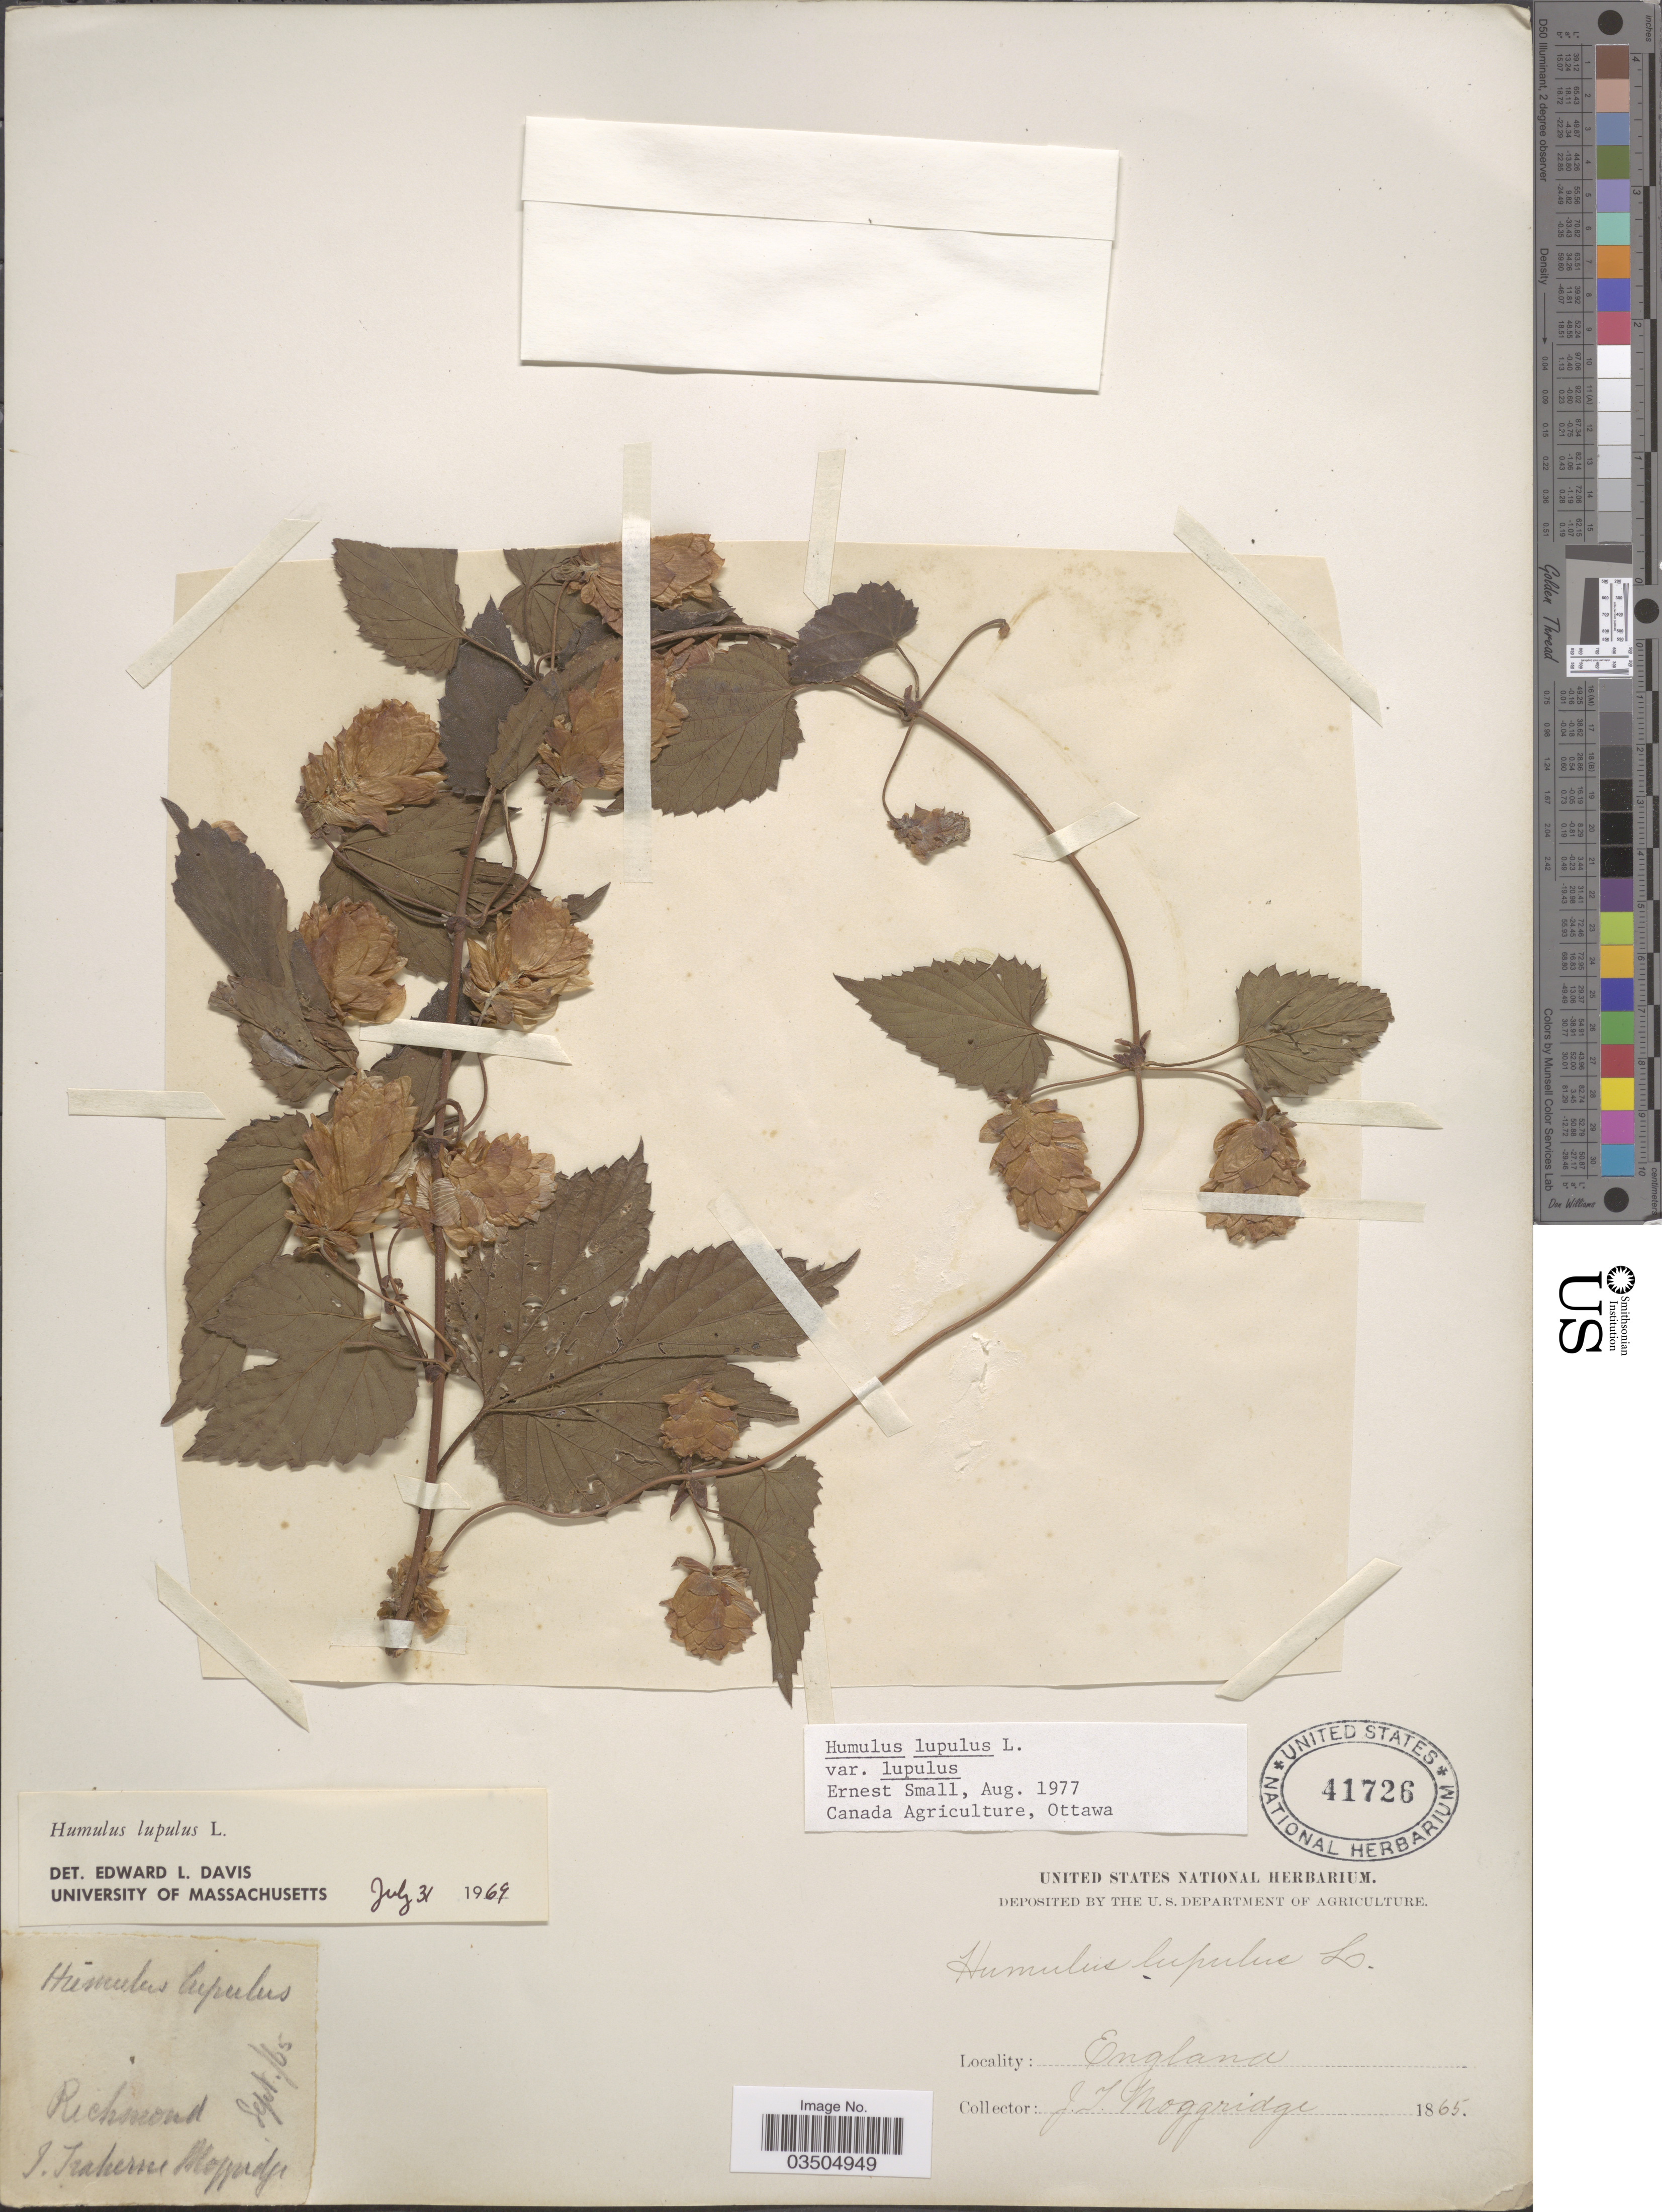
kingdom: Plantae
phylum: Tracheophyta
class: Magnoliopsida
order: Rosales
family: Cannabaceae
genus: Humulus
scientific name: Humulus lupulus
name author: L.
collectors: J. T. Moggridge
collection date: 1865-09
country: United Kingdom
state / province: England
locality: Richmond.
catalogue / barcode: US 41726